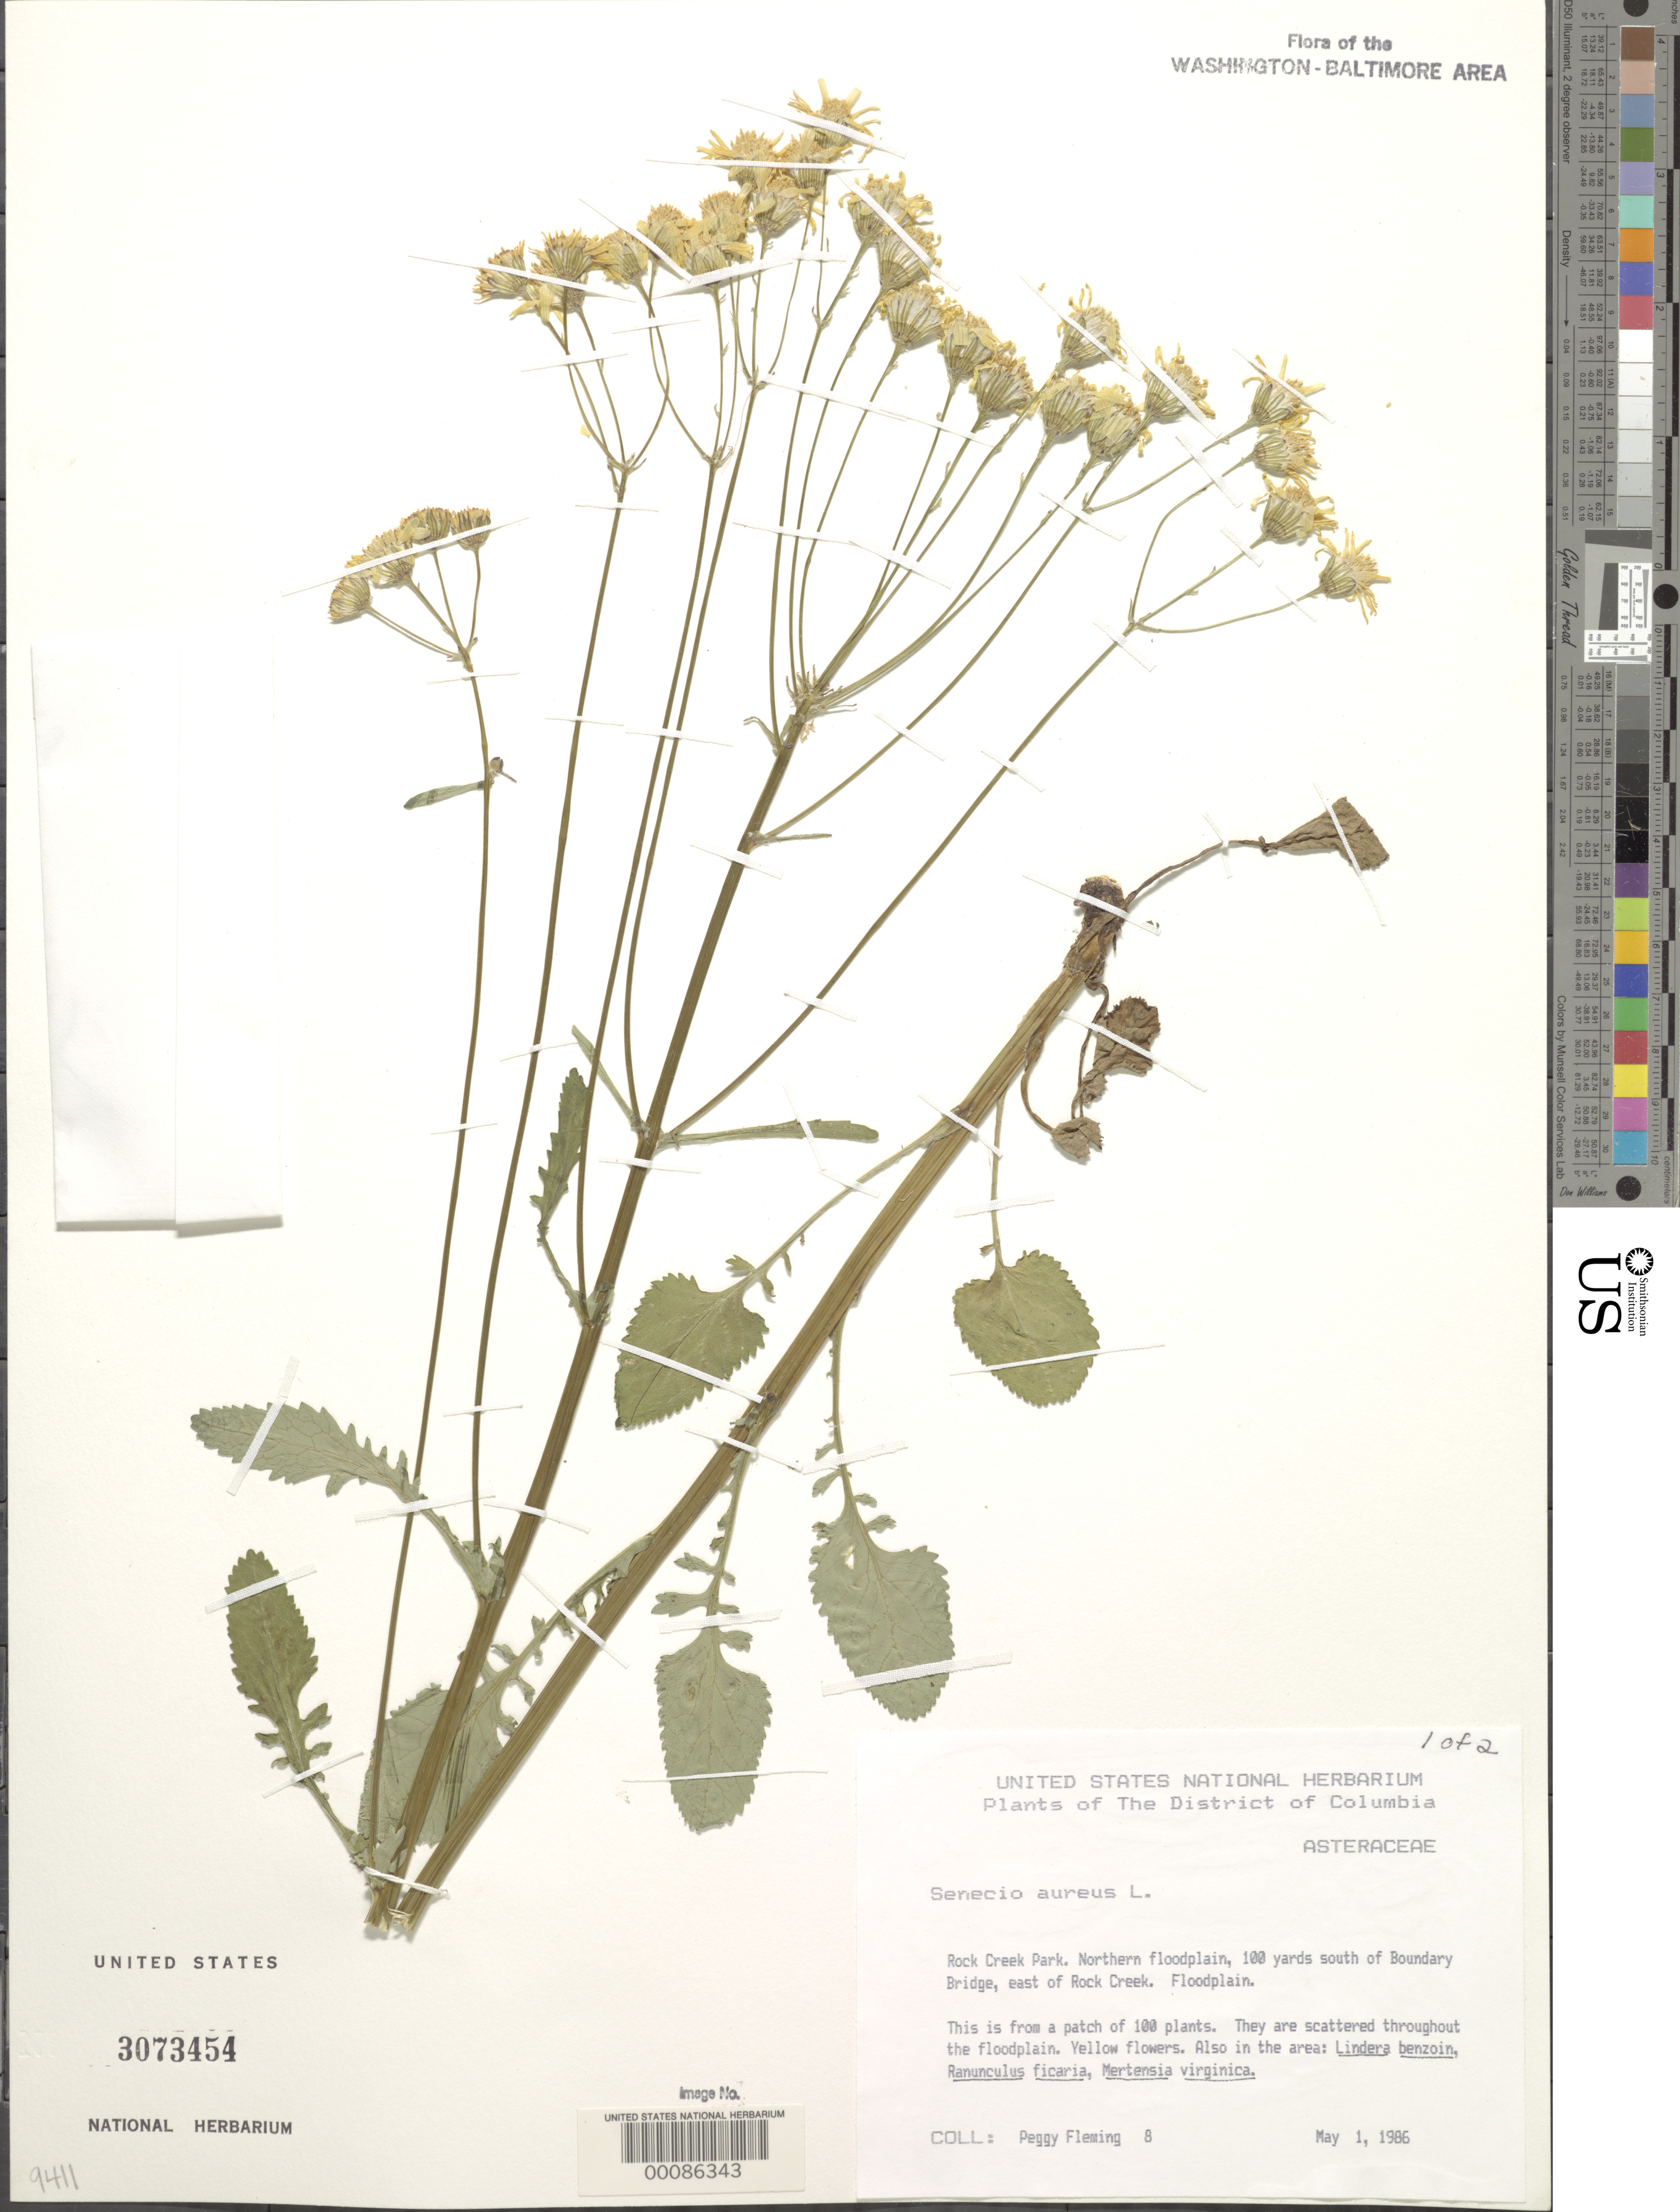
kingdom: Plantae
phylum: Tracheophyta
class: Magnoliopsida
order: Asterales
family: Asteraceae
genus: Packera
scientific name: Packera aurea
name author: (L.) Á. Löve & D. Löve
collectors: P. Fleming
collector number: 8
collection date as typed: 01 May 1986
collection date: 1986-05-01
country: United States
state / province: District of Columbia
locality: Y Bridge, east of Rock Creek.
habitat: Floodplain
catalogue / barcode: US 3073454